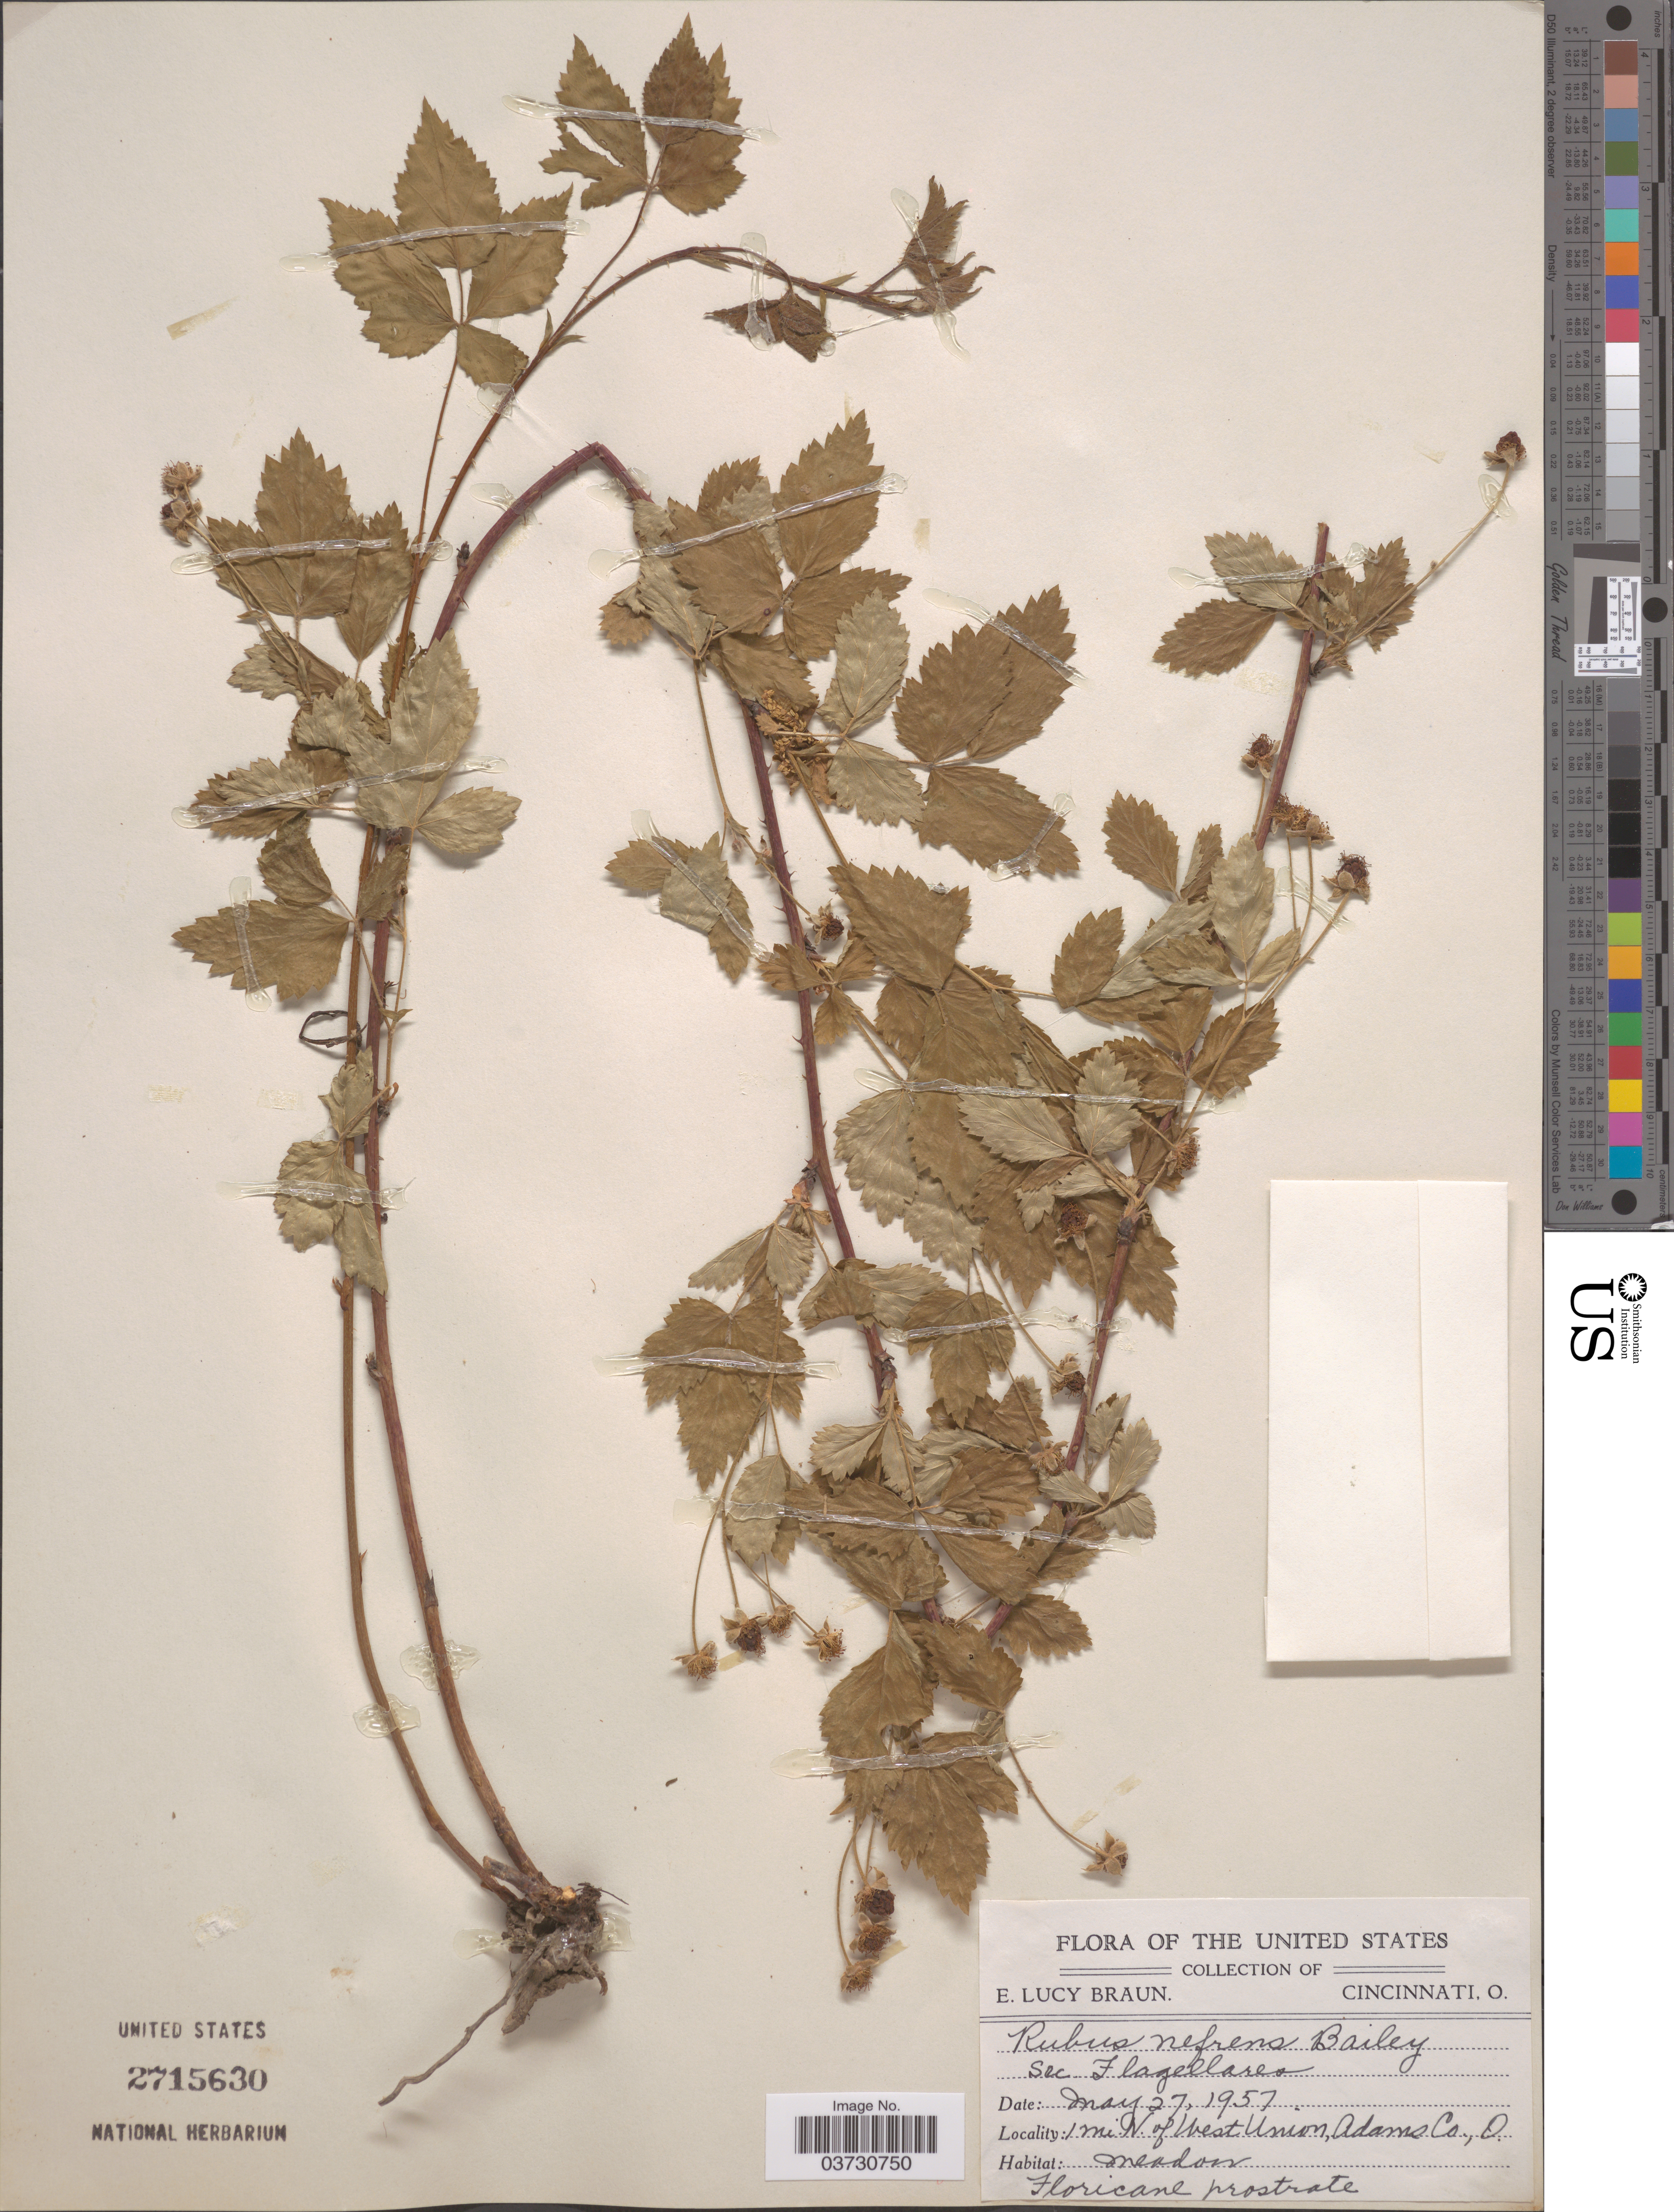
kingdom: Plantae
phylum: Tracheophyta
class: Magnoliopsida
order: Rosales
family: Rosaceae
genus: Rubus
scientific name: Rubus nefrens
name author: L.H. Bailey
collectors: E. L. Braun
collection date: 1957-05-27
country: United States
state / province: Ohio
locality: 1 mi. N. of West Union, Adams Co.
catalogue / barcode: US 2715630